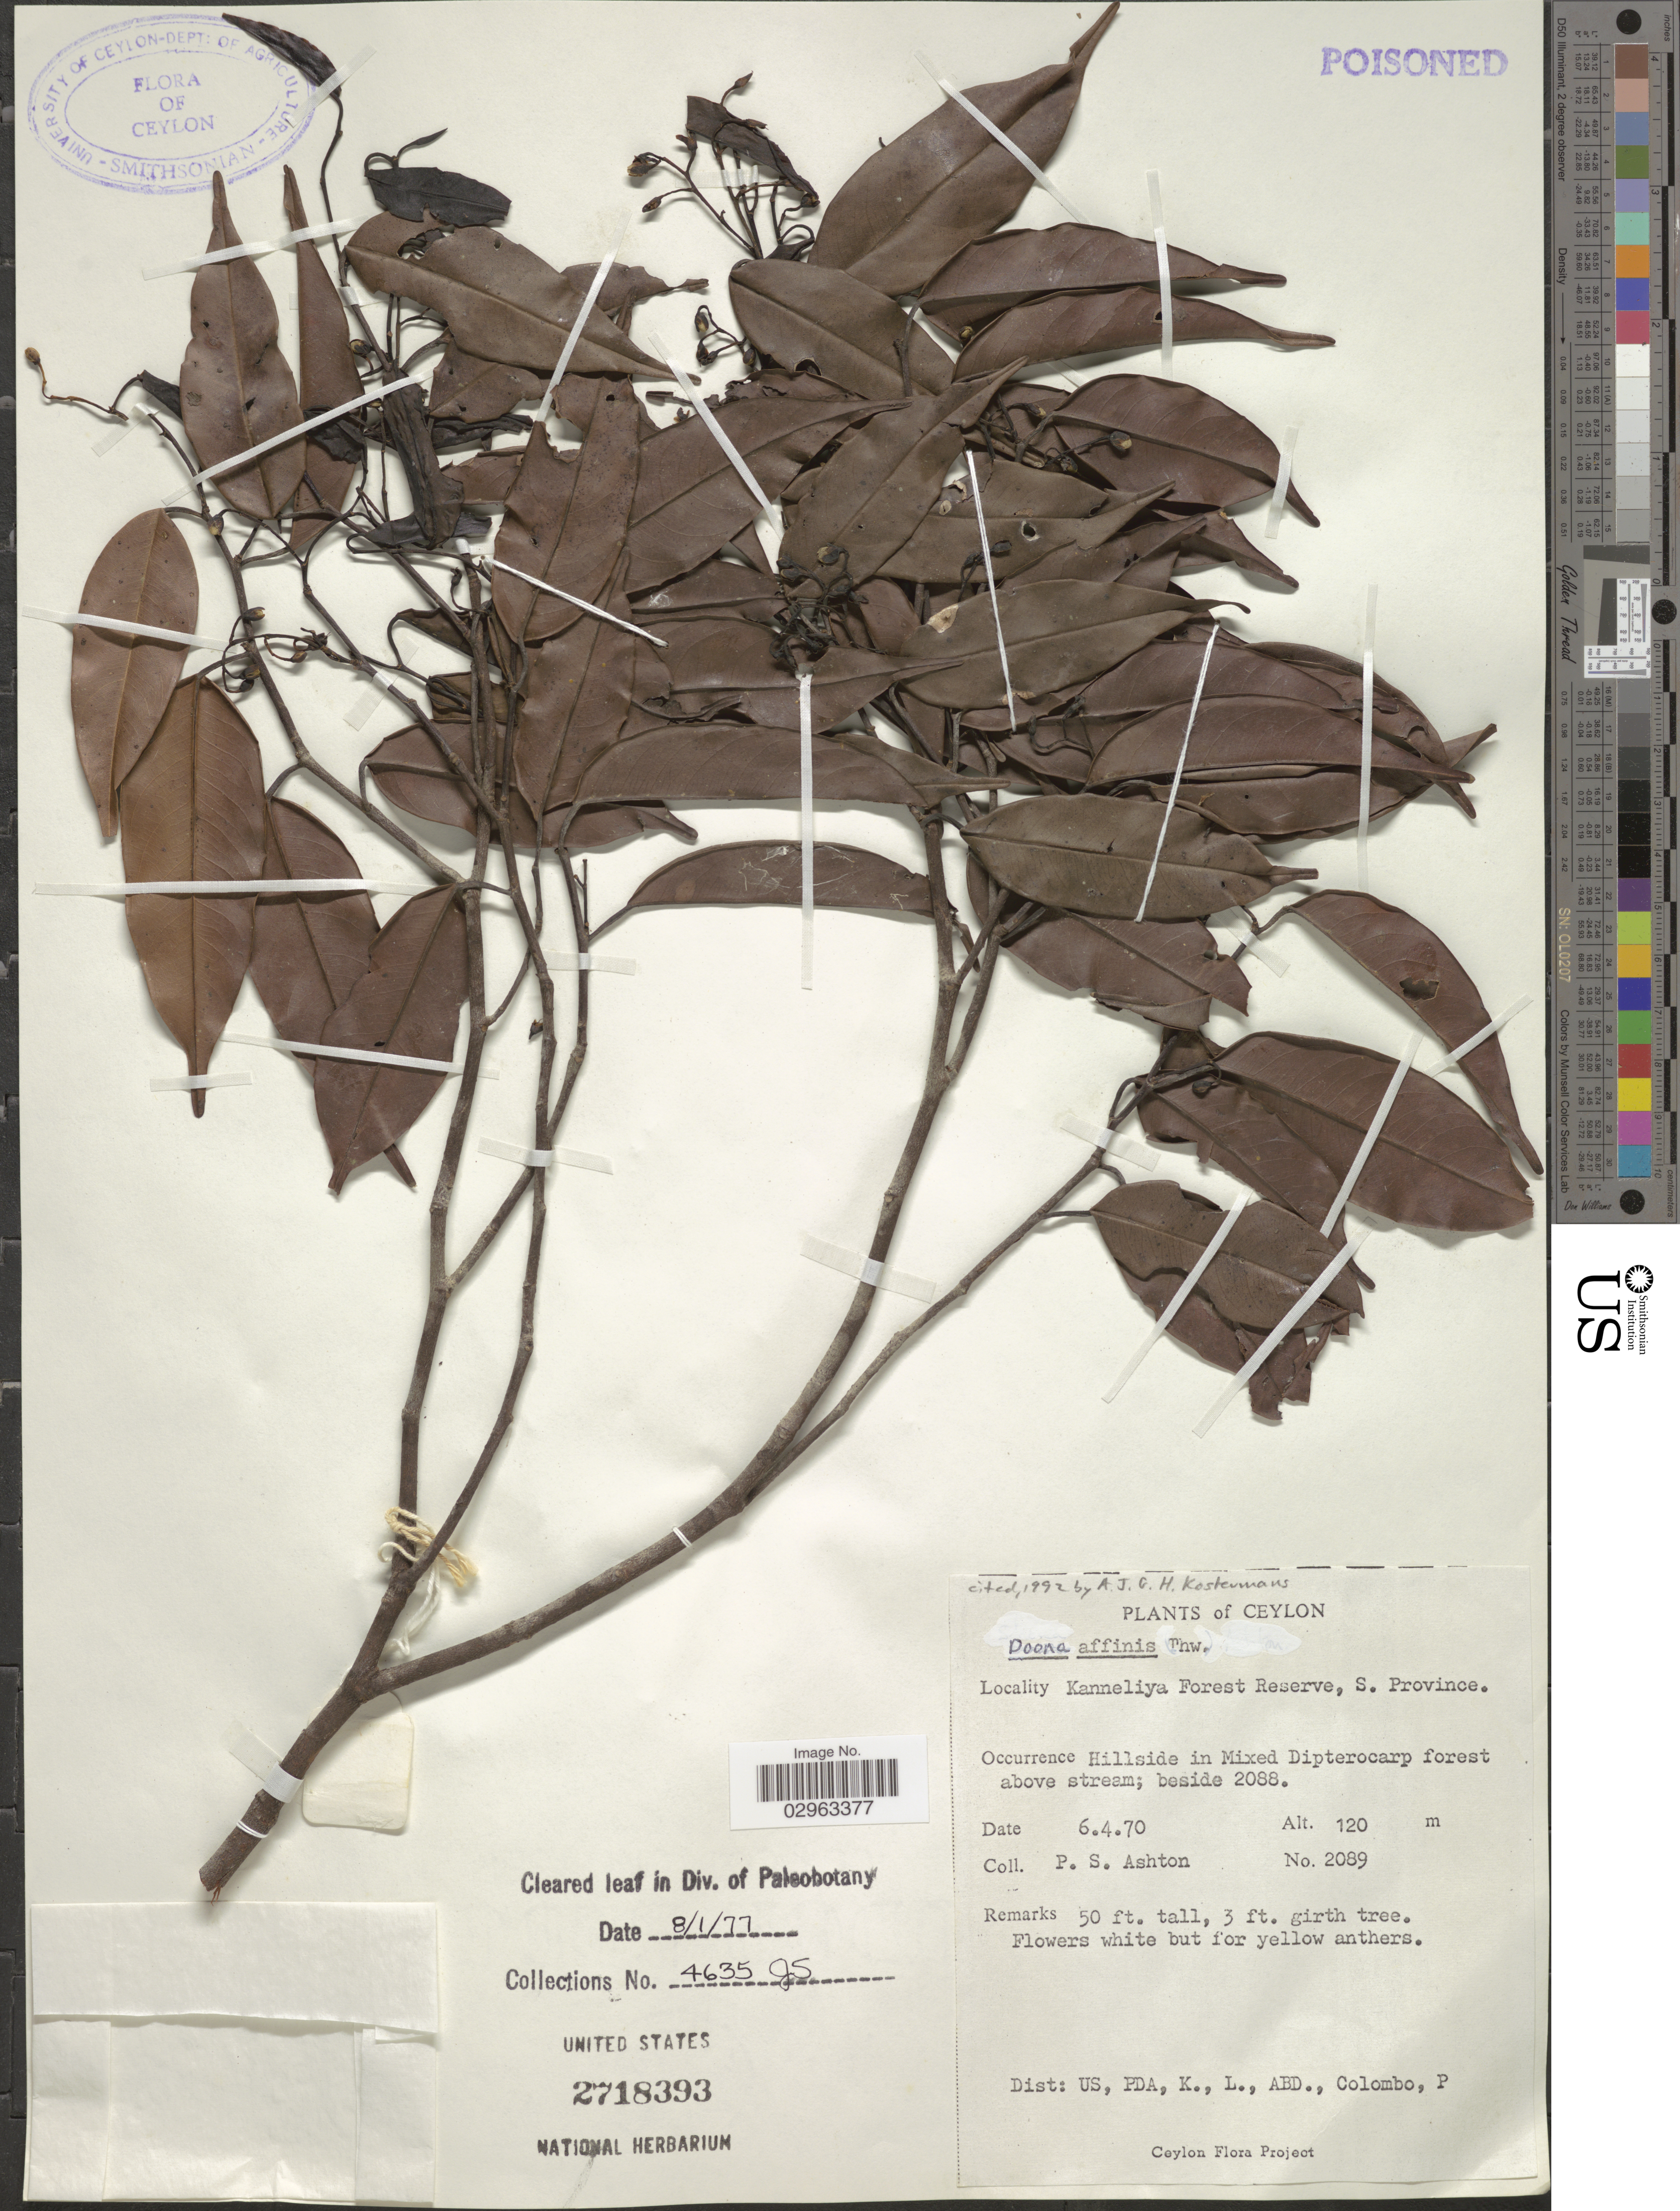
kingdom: Plantae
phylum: Tracheophyta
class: Magnoliopsida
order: Malvales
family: Dipterocarpaceae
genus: Doona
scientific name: Doona affinis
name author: Thwaites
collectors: P. S. Ashton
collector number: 2089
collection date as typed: Transcribed d/m/y: 6/4/70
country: Sri Lanka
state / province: Southern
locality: Kanneliya Forest Reserve, S. Province.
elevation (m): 120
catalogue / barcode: US 2718393